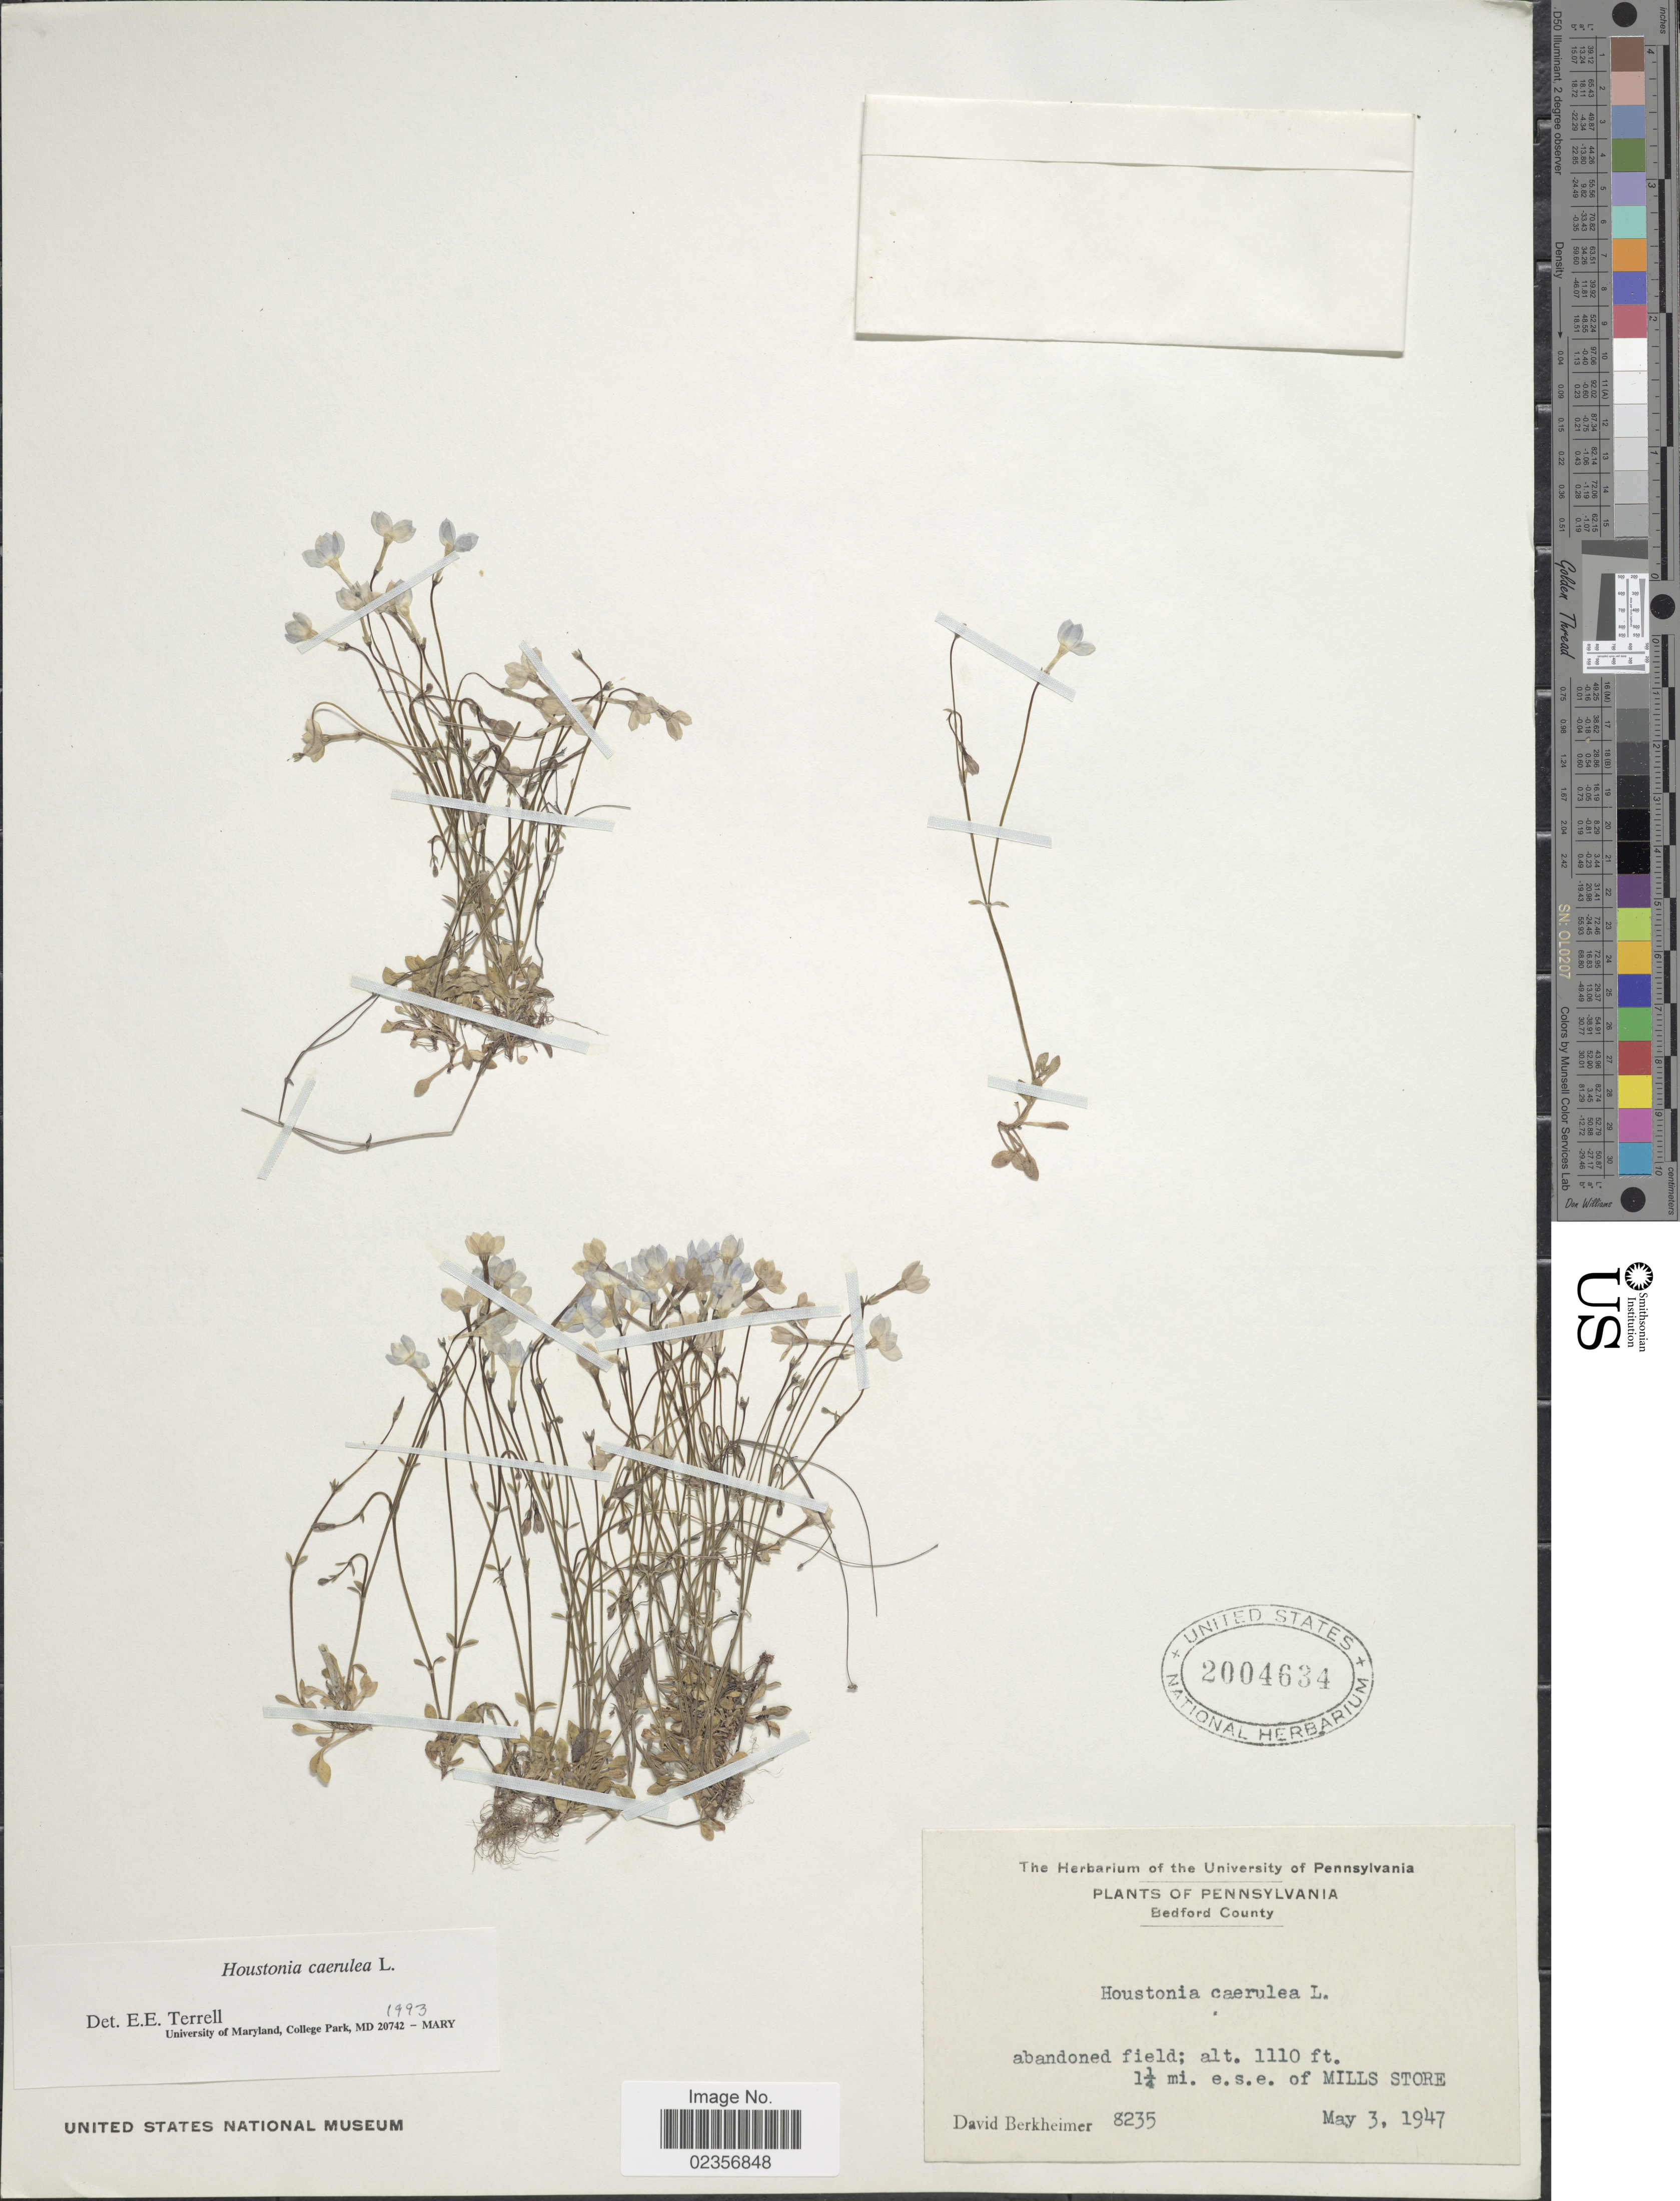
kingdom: Plantae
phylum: Tracheophyta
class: Magnoliopsida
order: Gentianales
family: Rubiaceae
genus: Houstonia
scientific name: Houstonia caerulea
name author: L.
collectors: D. Berkheimer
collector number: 8235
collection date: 1947-05-03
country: United States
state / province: Pennsylvania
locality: Bedford County, abandoned field, 1 1/4 mi. e.s.e. of Mills Store.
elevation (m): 338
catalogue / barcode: US 2004634